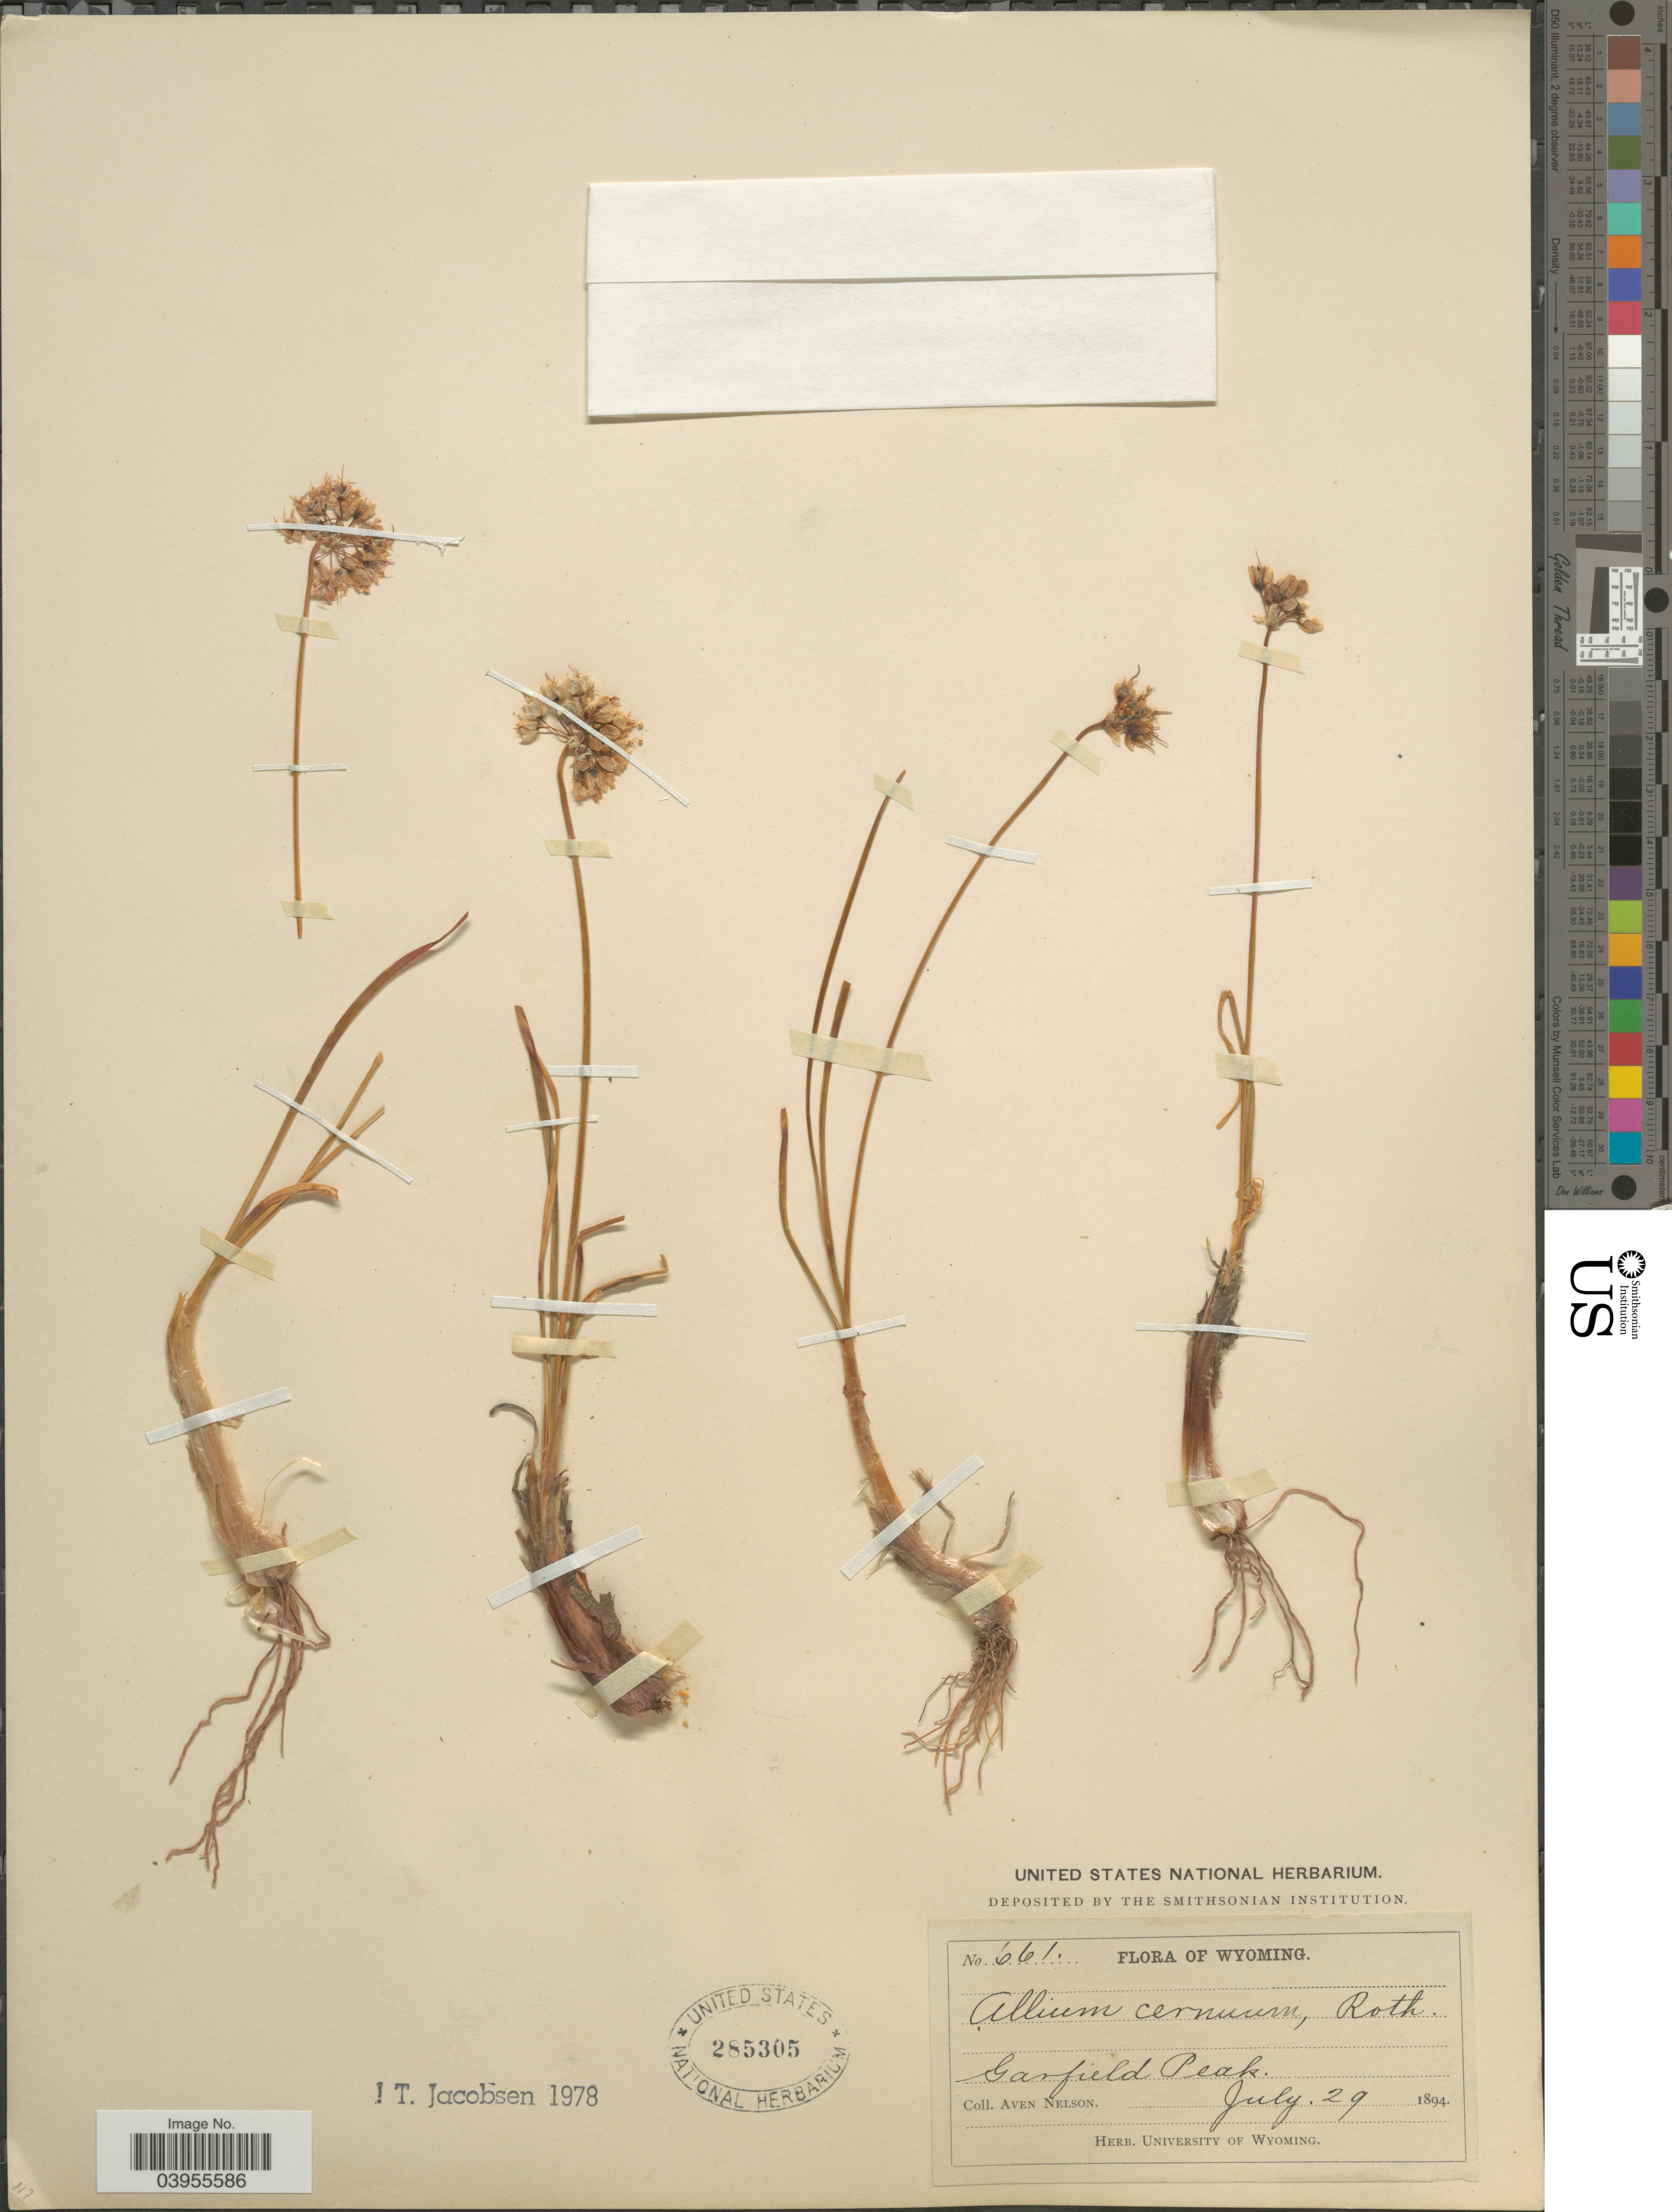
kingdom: Plantae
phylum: Tracheophyta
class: Liliopsida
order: Asparagales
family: Amaryllidaceae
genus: Allium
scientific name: Allium cernuum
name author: Roth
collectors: A. Nelson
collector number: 661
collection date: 1894-07-29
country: United States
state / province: Wyoming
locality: Garfield Peak.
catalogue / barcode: US 285305